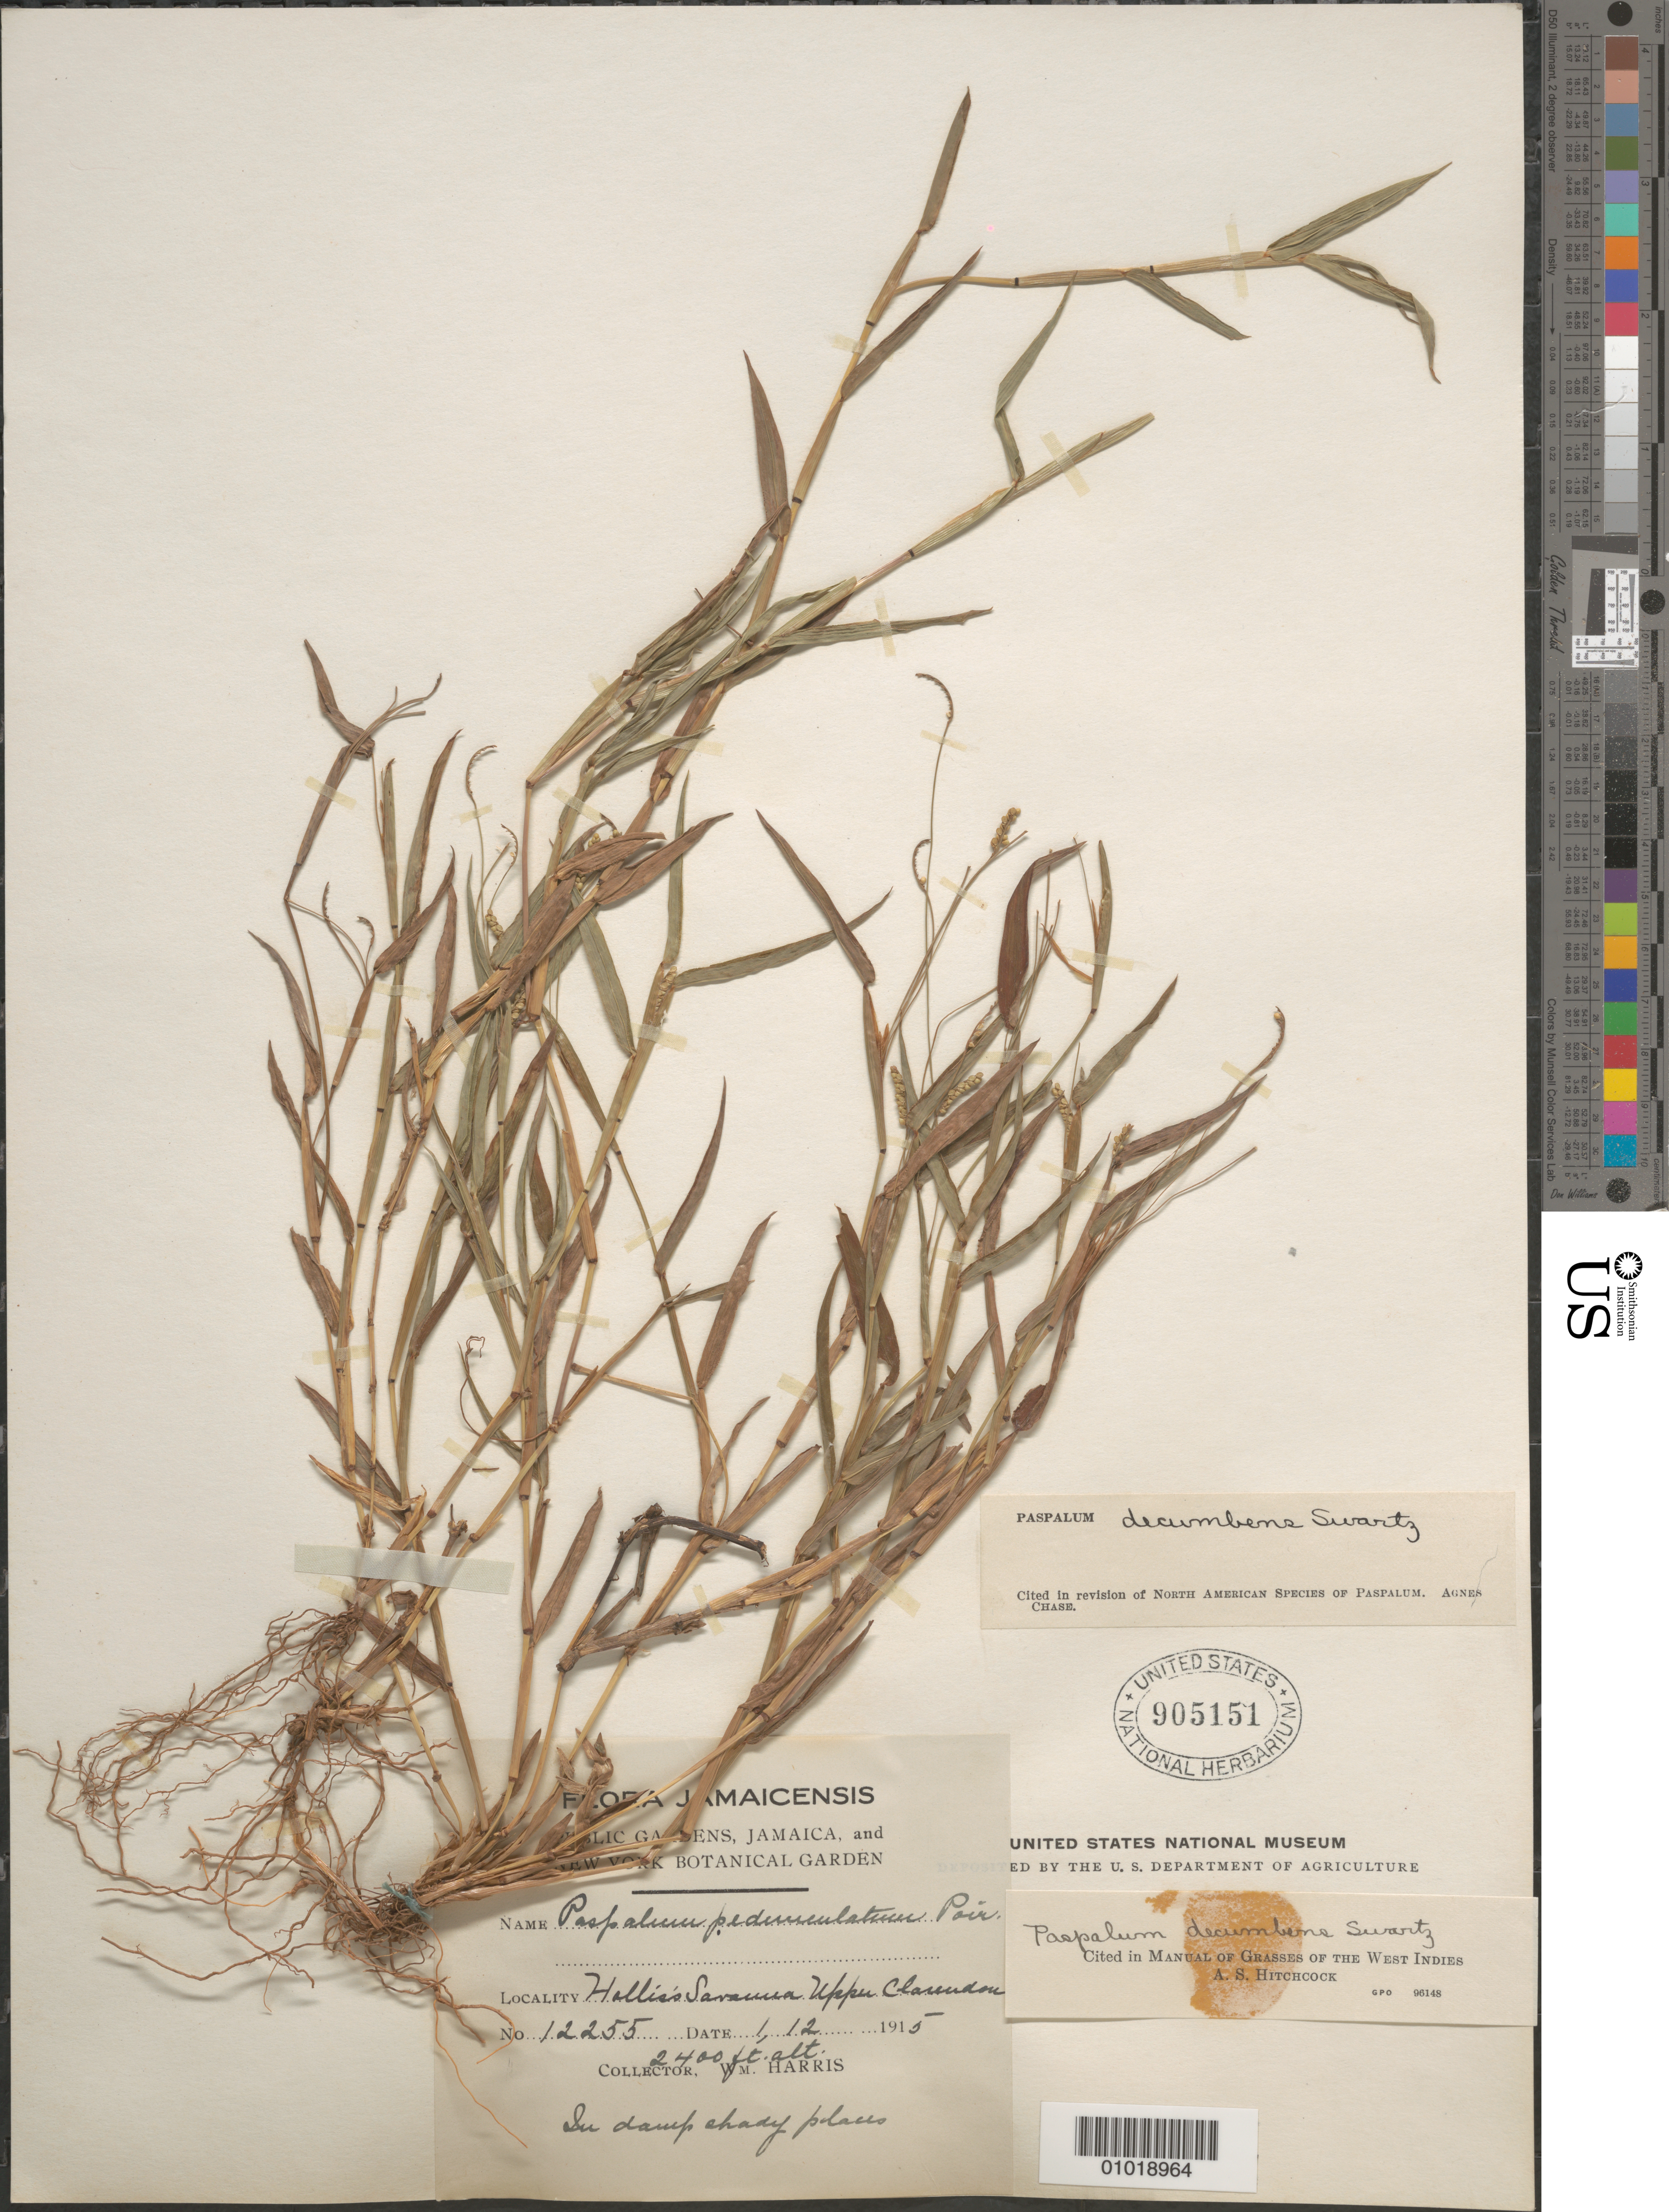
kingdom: Plantae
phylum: Tracheophyta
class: Liliopsida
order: Poales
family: Poaceae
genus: Paspalum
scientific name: Paspalum decumbens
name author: Sw.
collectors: W. Harris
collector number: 12255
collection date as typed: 01 Dec 1915 or 12 Jan 1915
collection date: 1915-01-12 or 1915-12-01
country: Jamaica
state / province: Clarendon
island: Jamaica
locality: Hollisis [sp] savanna, Upper Clarendon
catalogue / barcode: US 905151